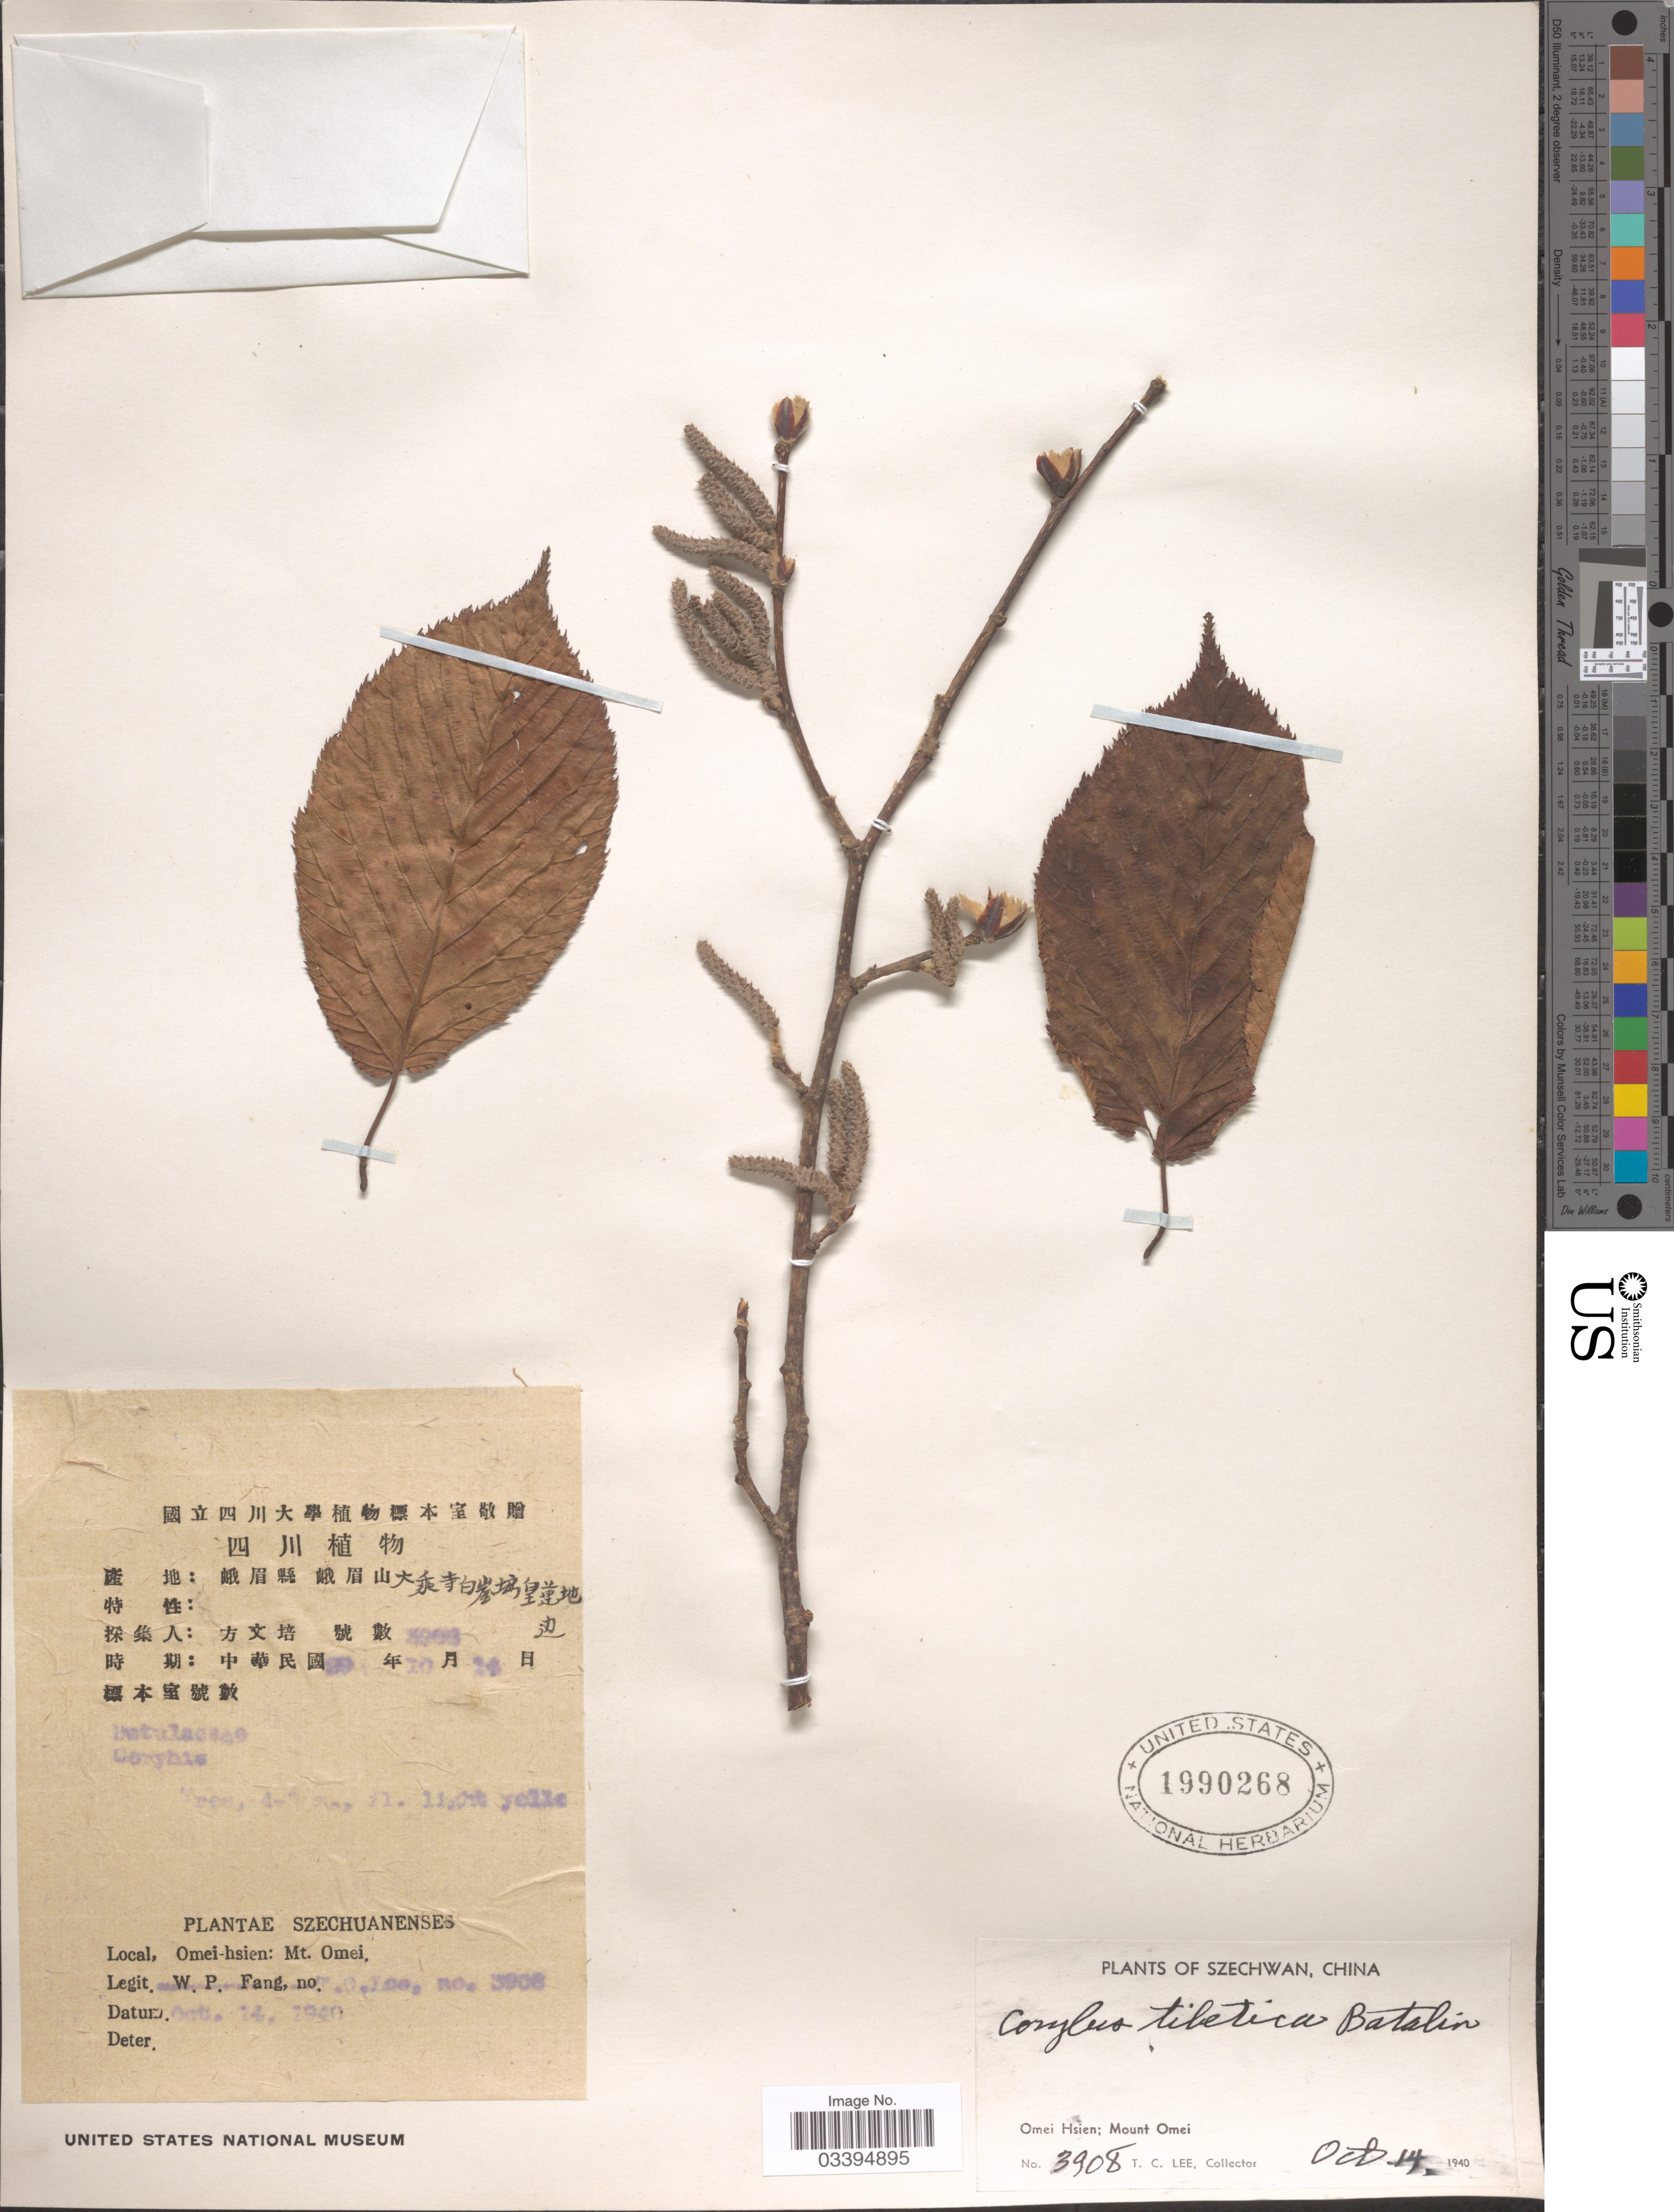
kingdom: Plantae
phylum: Tracheophyta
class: Magnoliopsida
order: Fagales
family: Betulaceae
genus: Corylus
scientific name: Corylus tibetica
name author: Batalin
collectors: T. Lee & W. P. Fang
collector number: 3908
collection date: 1940-10-14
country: China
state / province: Sichuan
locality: Szechwan. Omei Hsien; Mount Omei.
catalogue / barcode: US 1990268